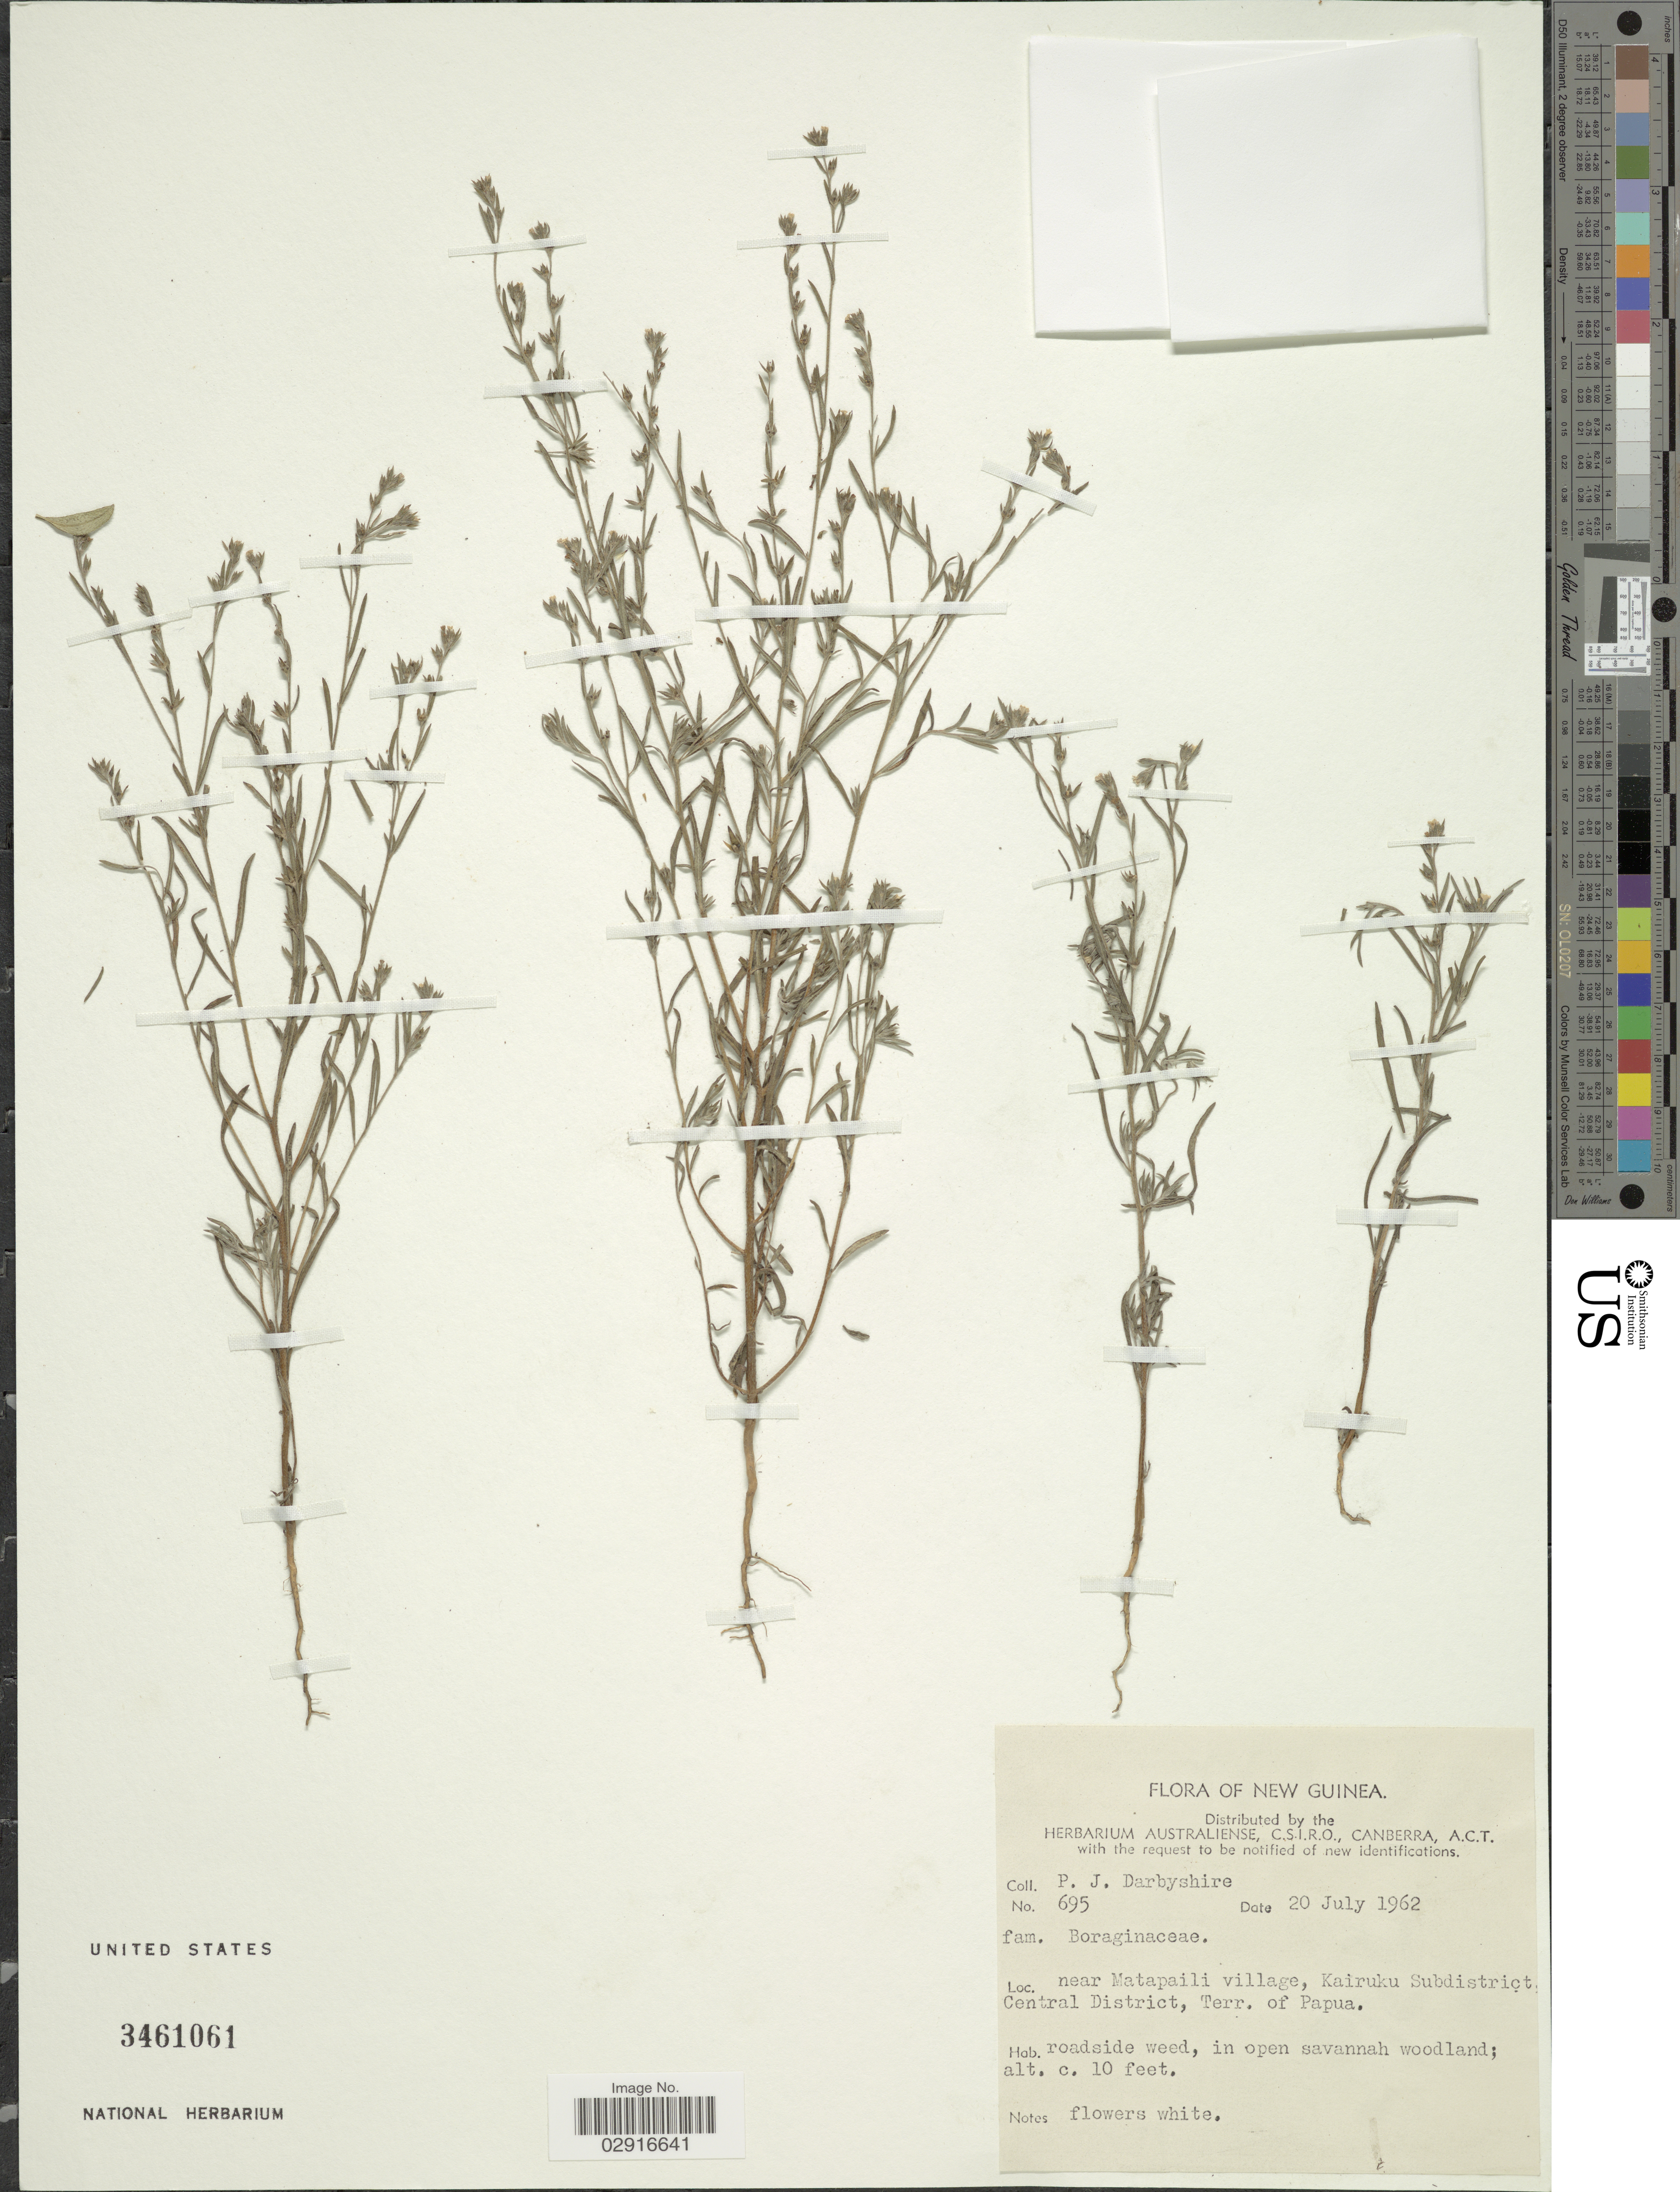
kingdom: Plantae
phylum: Tracheophyta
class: Magnoliopsida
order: Boraginales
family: Boraginaceae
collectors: P. Darbyshire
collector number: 695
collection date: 1962-07-20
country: Papua New Guinea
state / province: Central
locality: New Guinea. Near Matapaili village, Kairuku Subdistrict, Central District, Terr. of Papua.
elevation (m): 3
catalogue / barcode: US 3461061